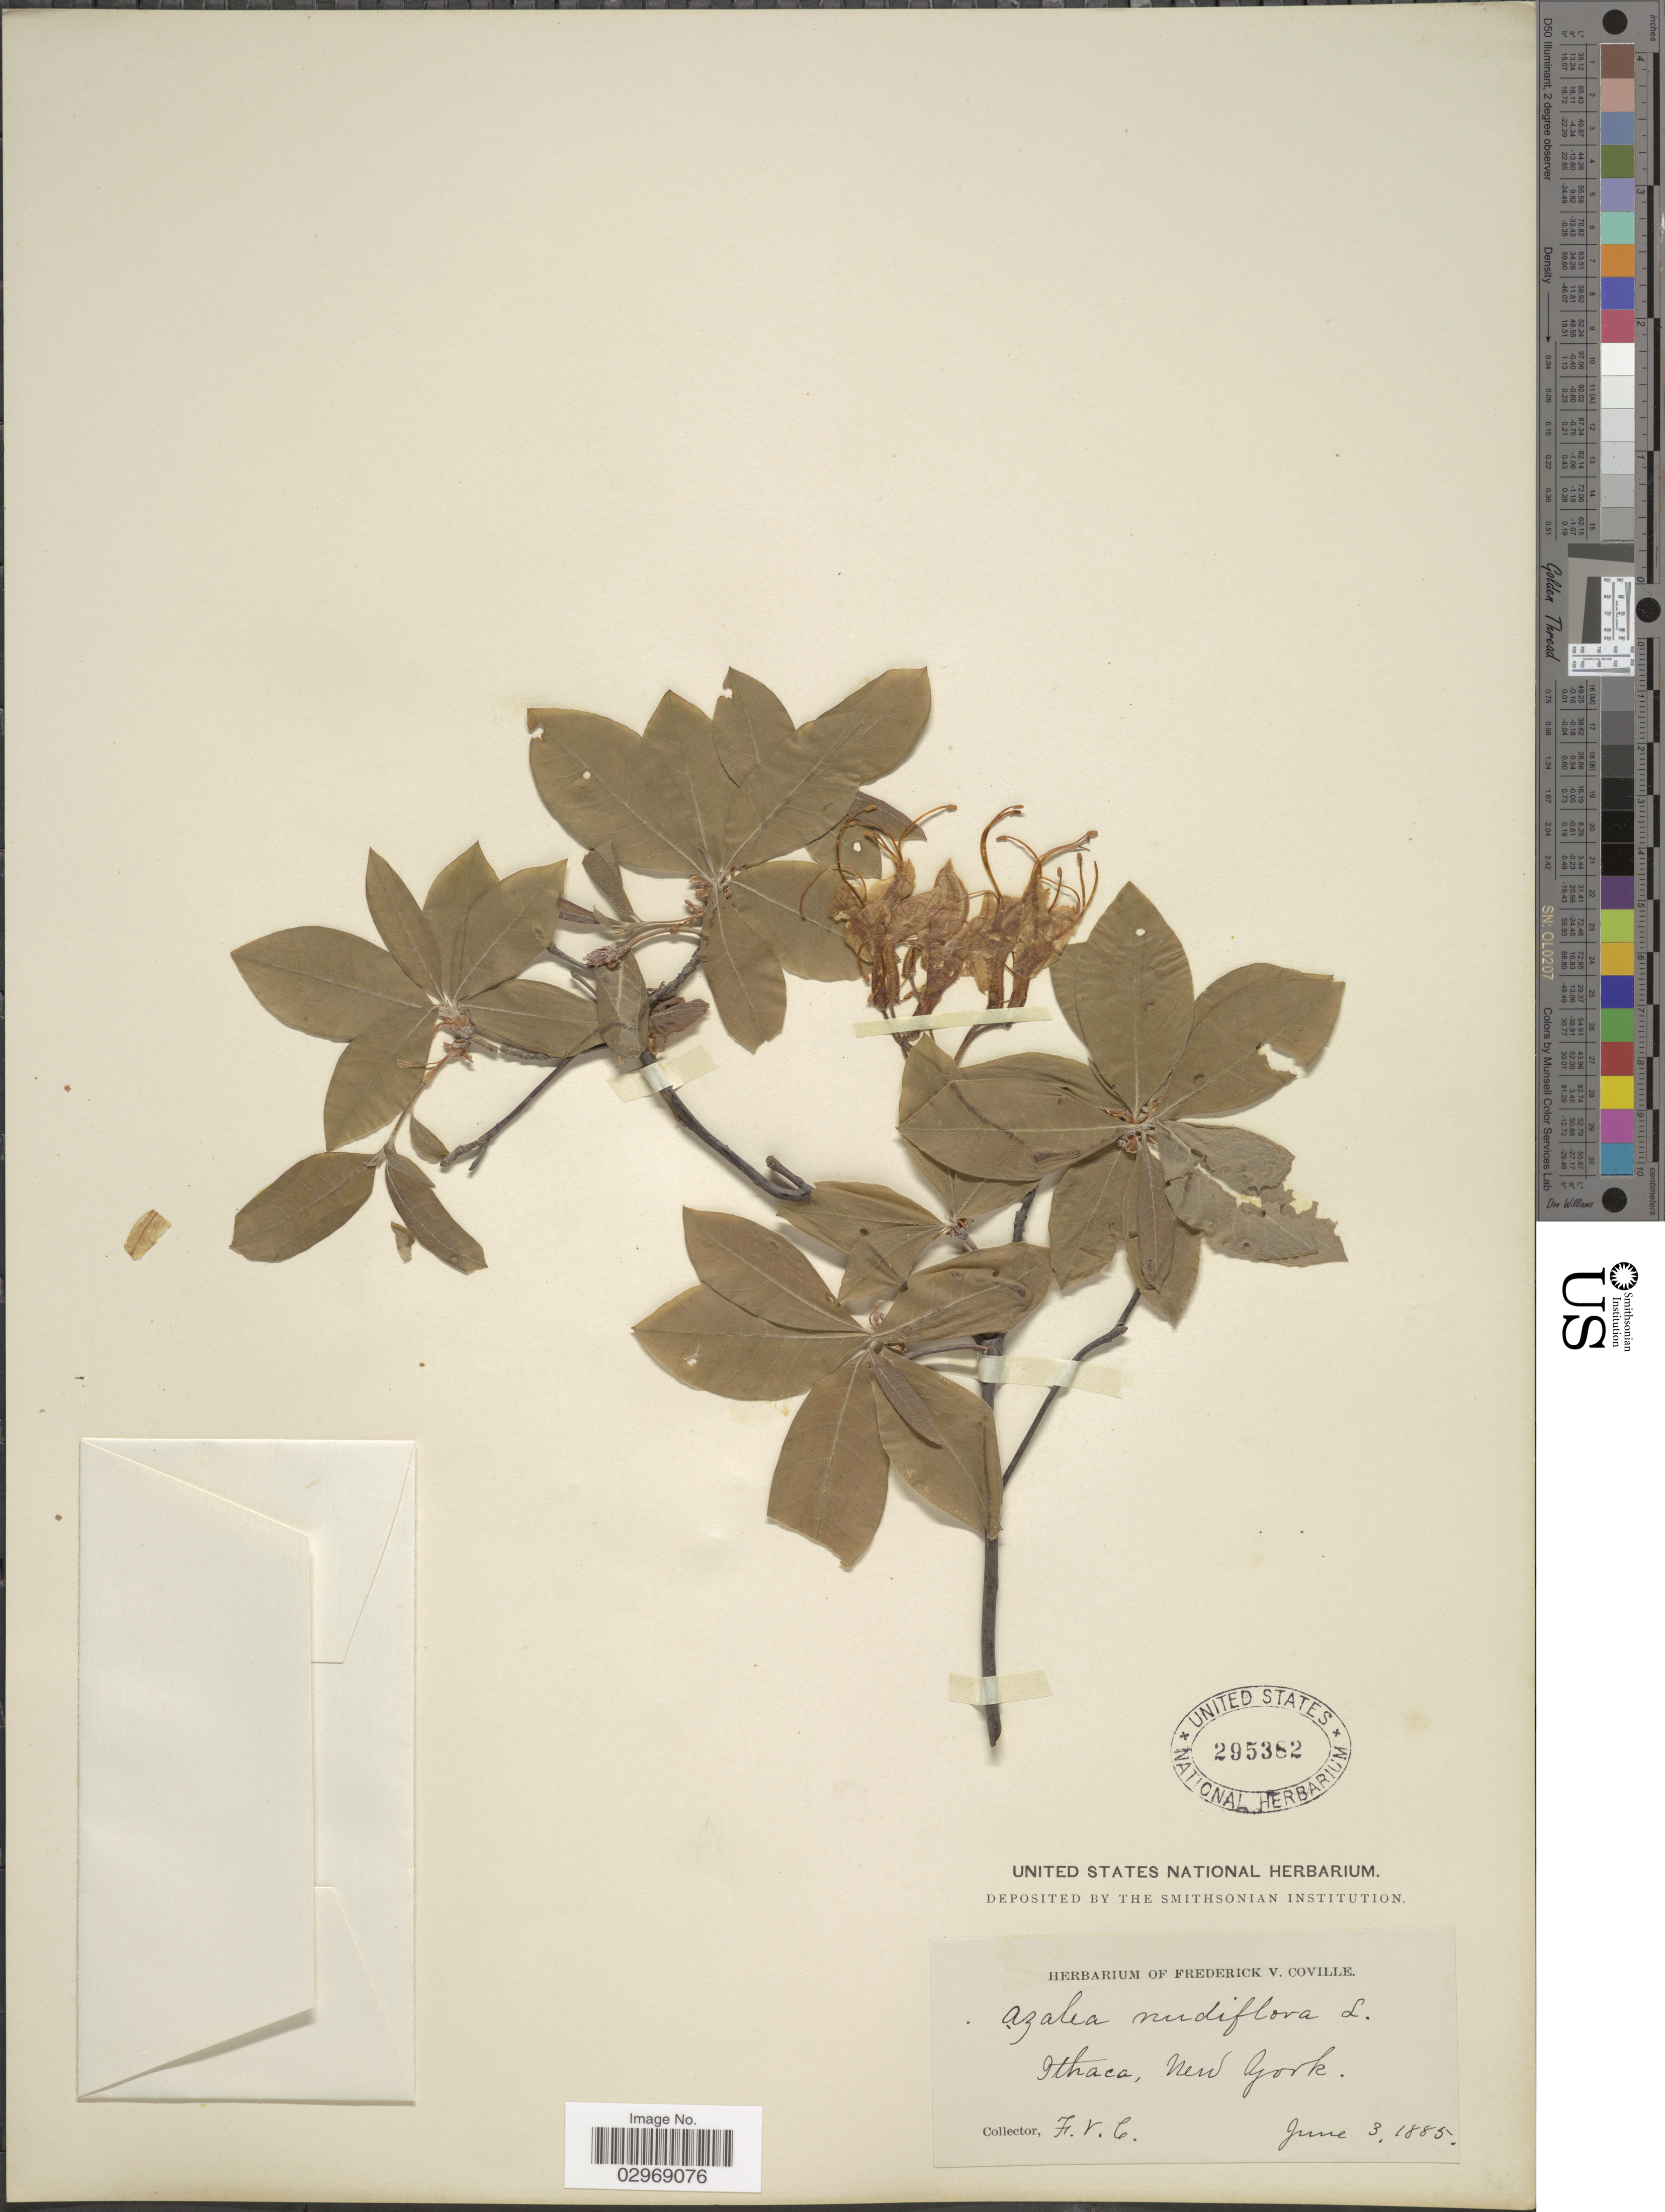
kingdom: Plantae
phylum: Tracheophyta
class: Magnoliopsida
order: Ericales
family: Ericaceae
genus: Rhododendron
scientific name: Rhododendron nudiflorum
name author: Torr.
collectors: F. V. Coville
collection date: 1885-06-03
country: United States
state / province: New York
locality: Ithaca.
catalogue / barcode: US 295382